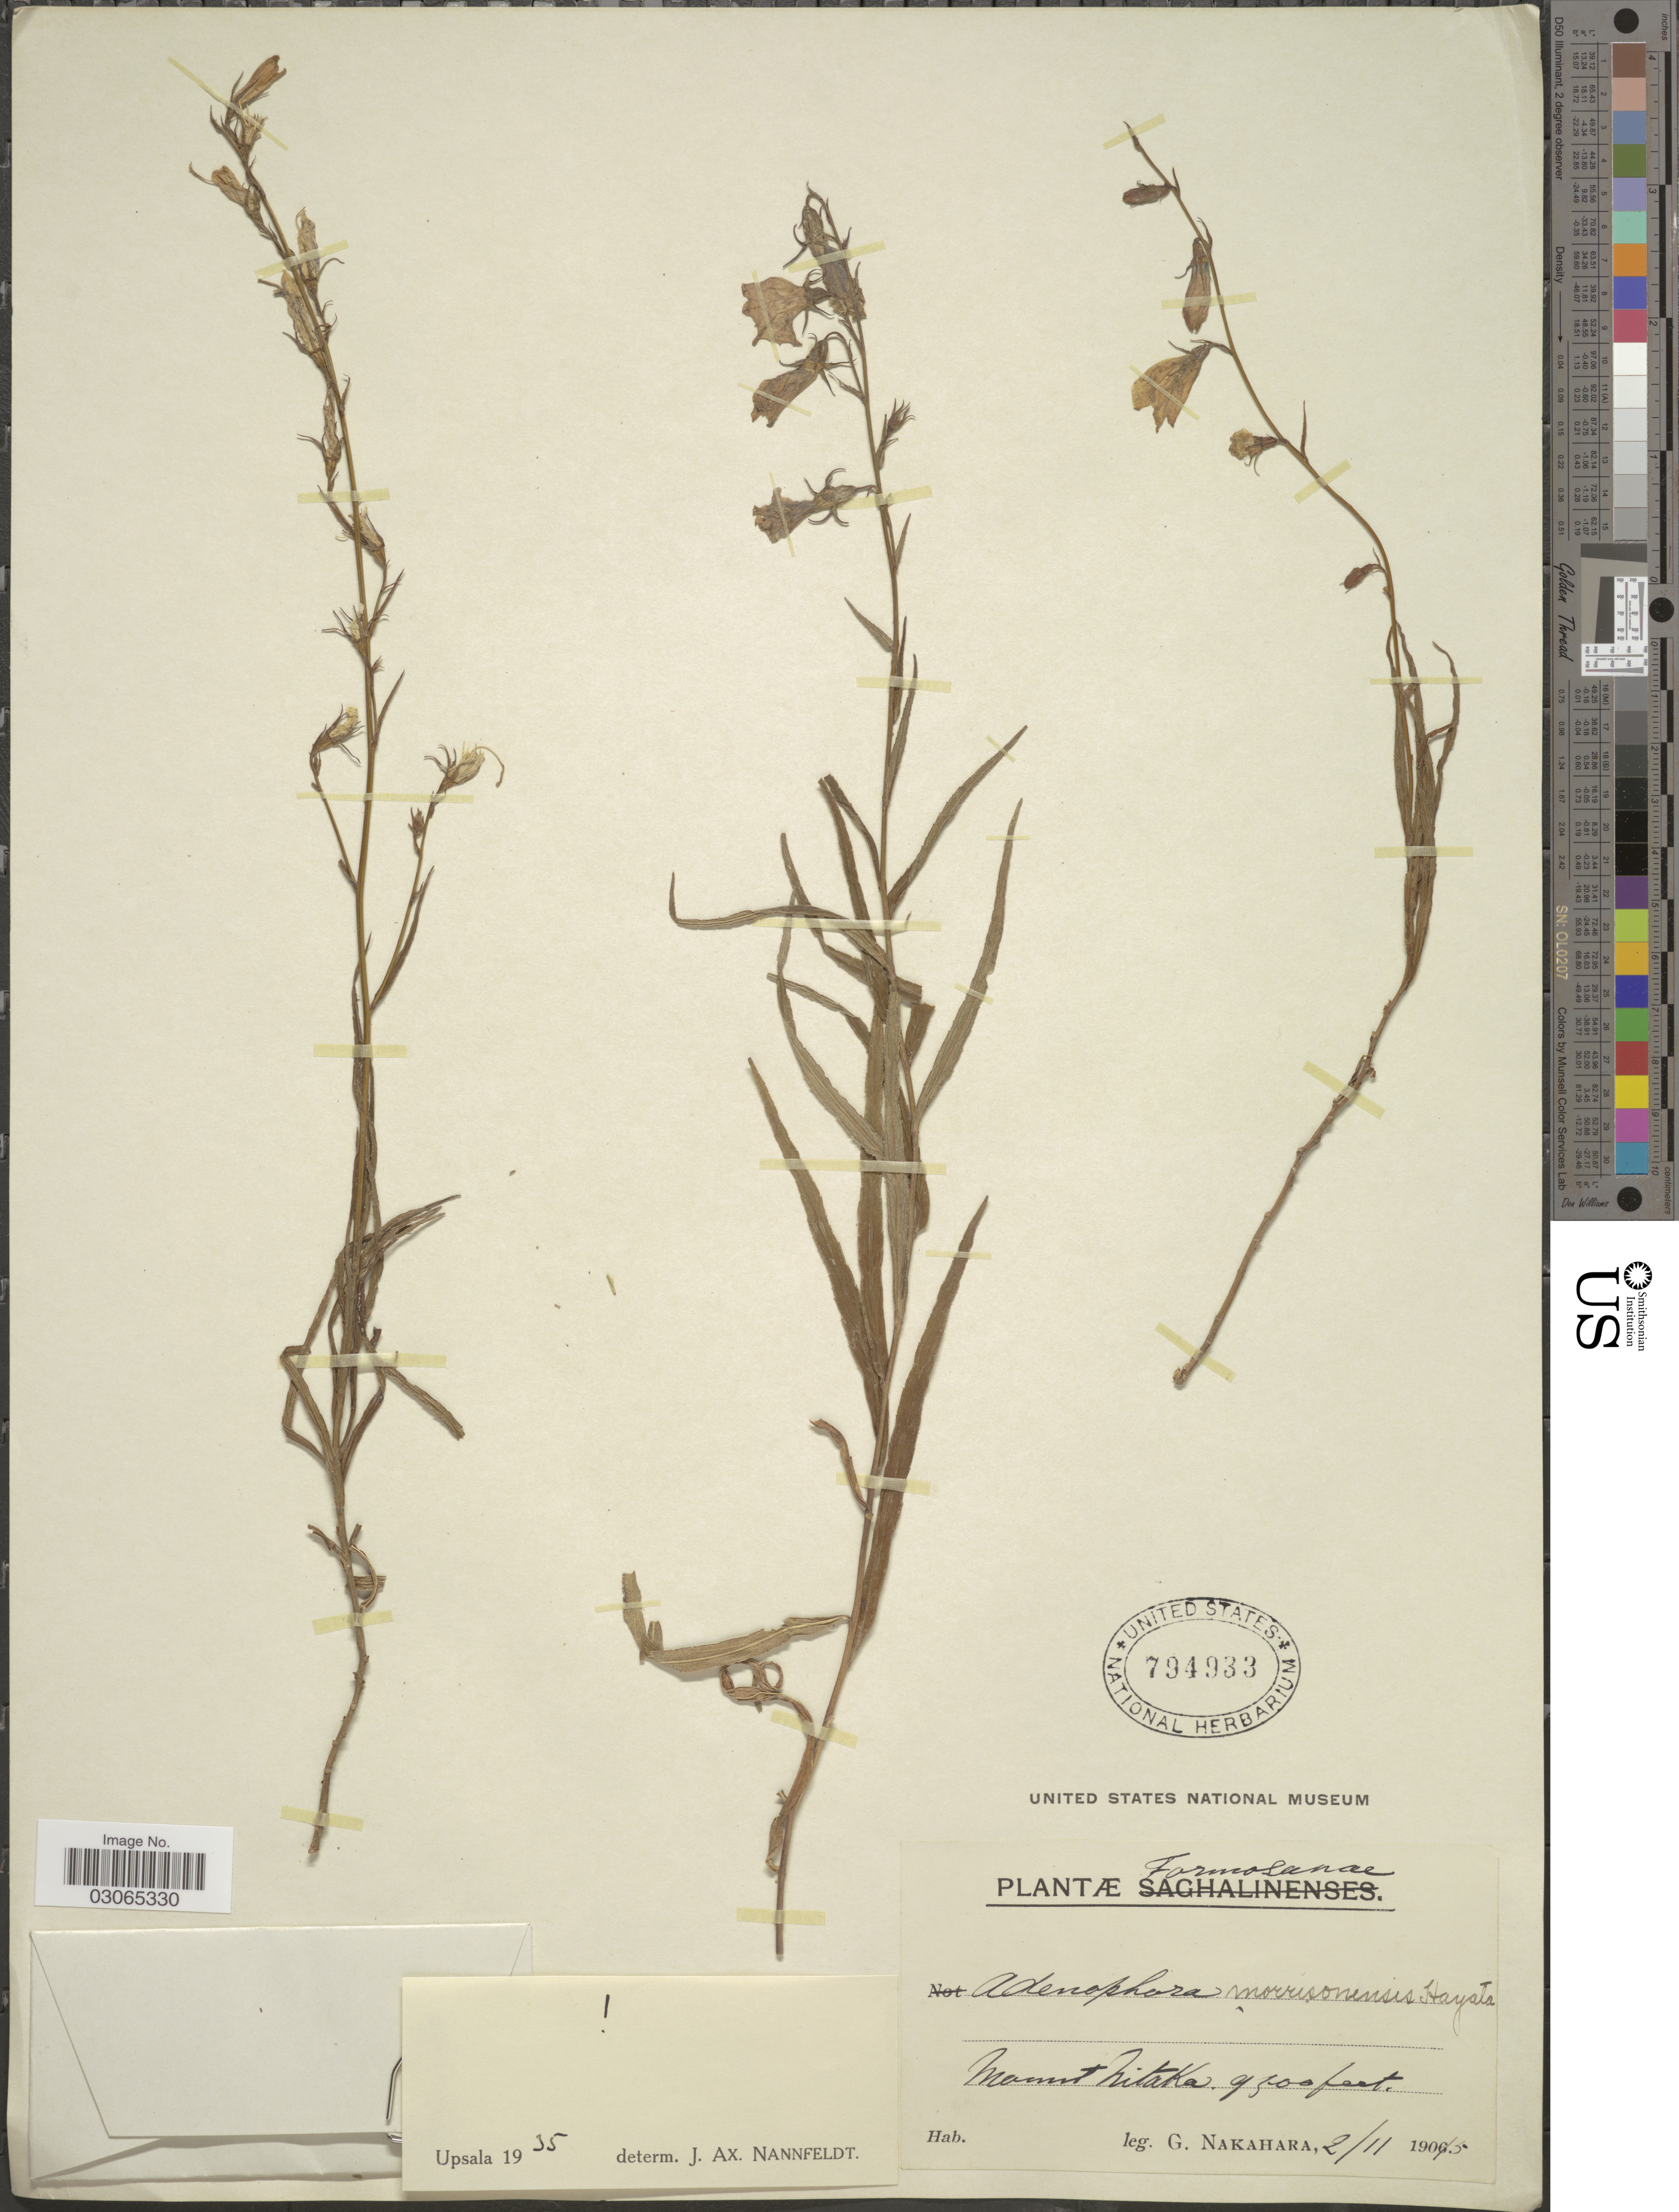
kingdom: Plantae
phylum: Tracheophyta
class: Magnoliopsida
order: Asterales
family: Campanulaceae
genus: Adenophora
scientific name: Adenophora morrisonensis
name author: Hayata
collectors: G. Nakahara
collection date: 1905-11-02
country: Taiwan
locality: Formosanae. Mount Nitaka.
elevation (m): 2896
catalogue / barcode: US 794933